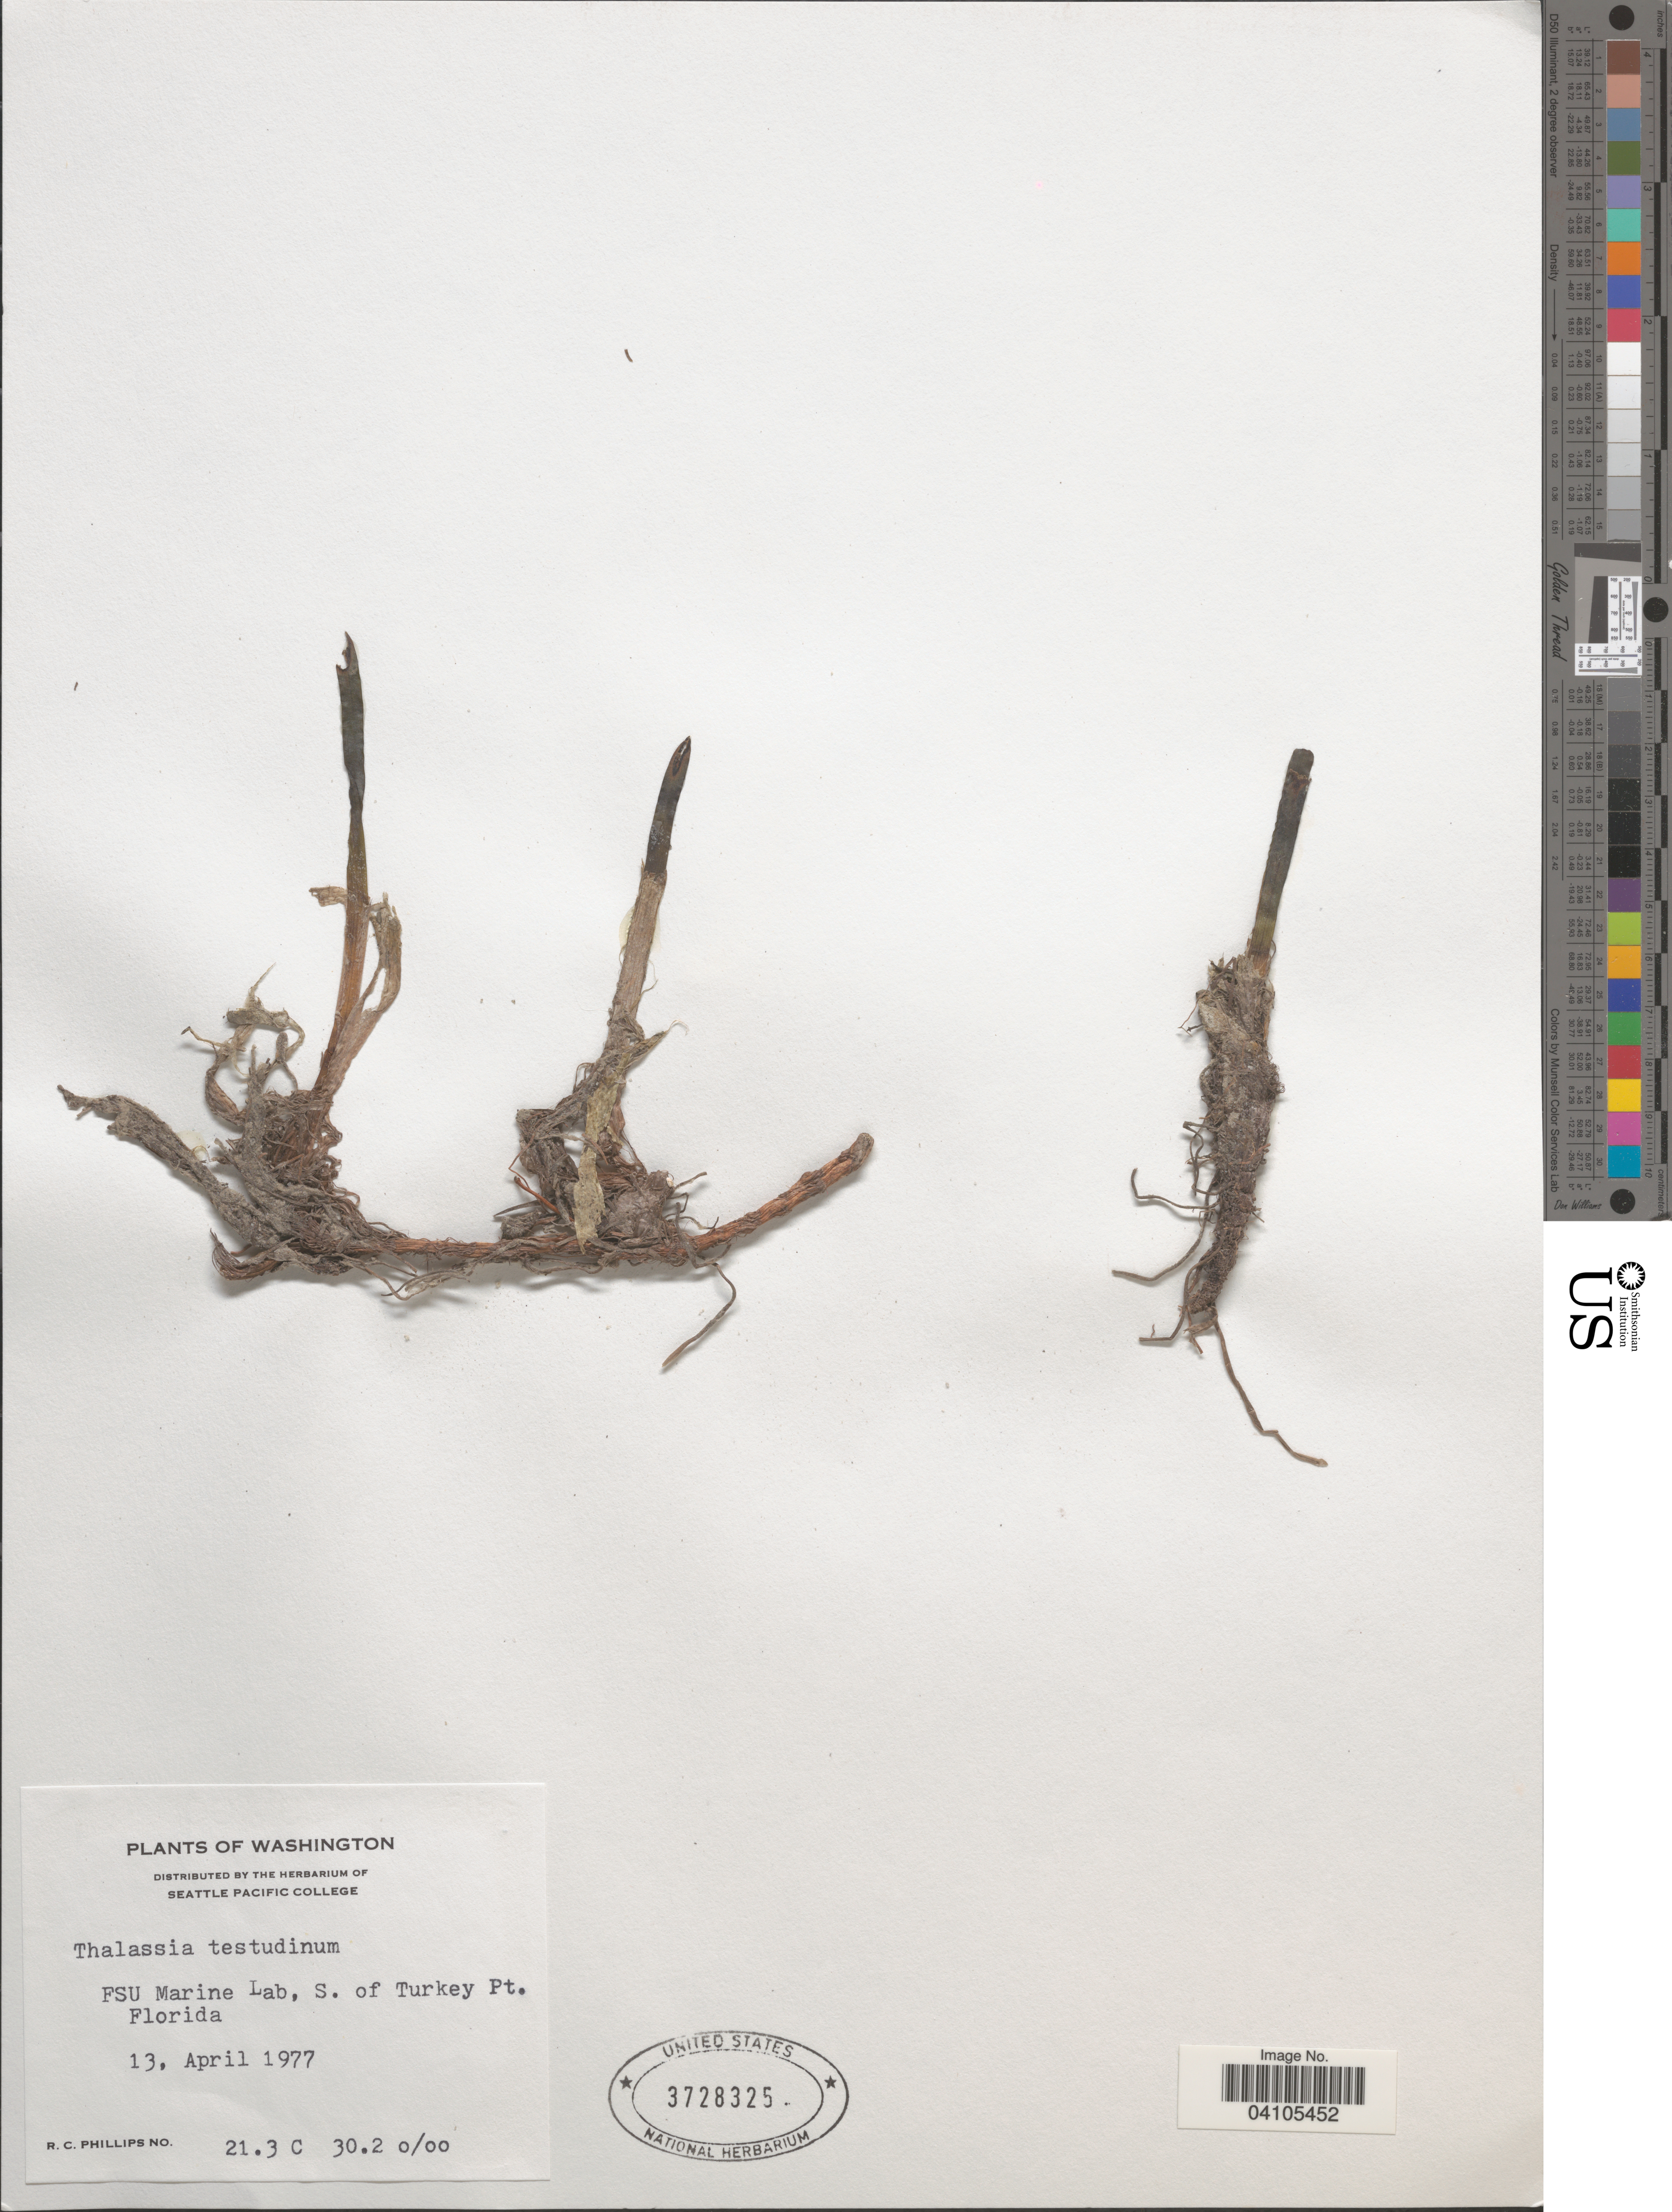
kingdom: Plantae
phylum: Tracheophyta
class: Liliopsida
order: Alismatales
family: Hydrocharitaceae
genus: Thalassia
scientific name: Thalassia testudinum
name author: Banks & Sol. ex K.D. Koenig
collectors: R. C. Phillips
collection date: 1977-04-13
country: United States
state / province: Florida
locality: FSU Marine Lab, S. of Turkey Pt.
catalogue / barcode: US 3728325